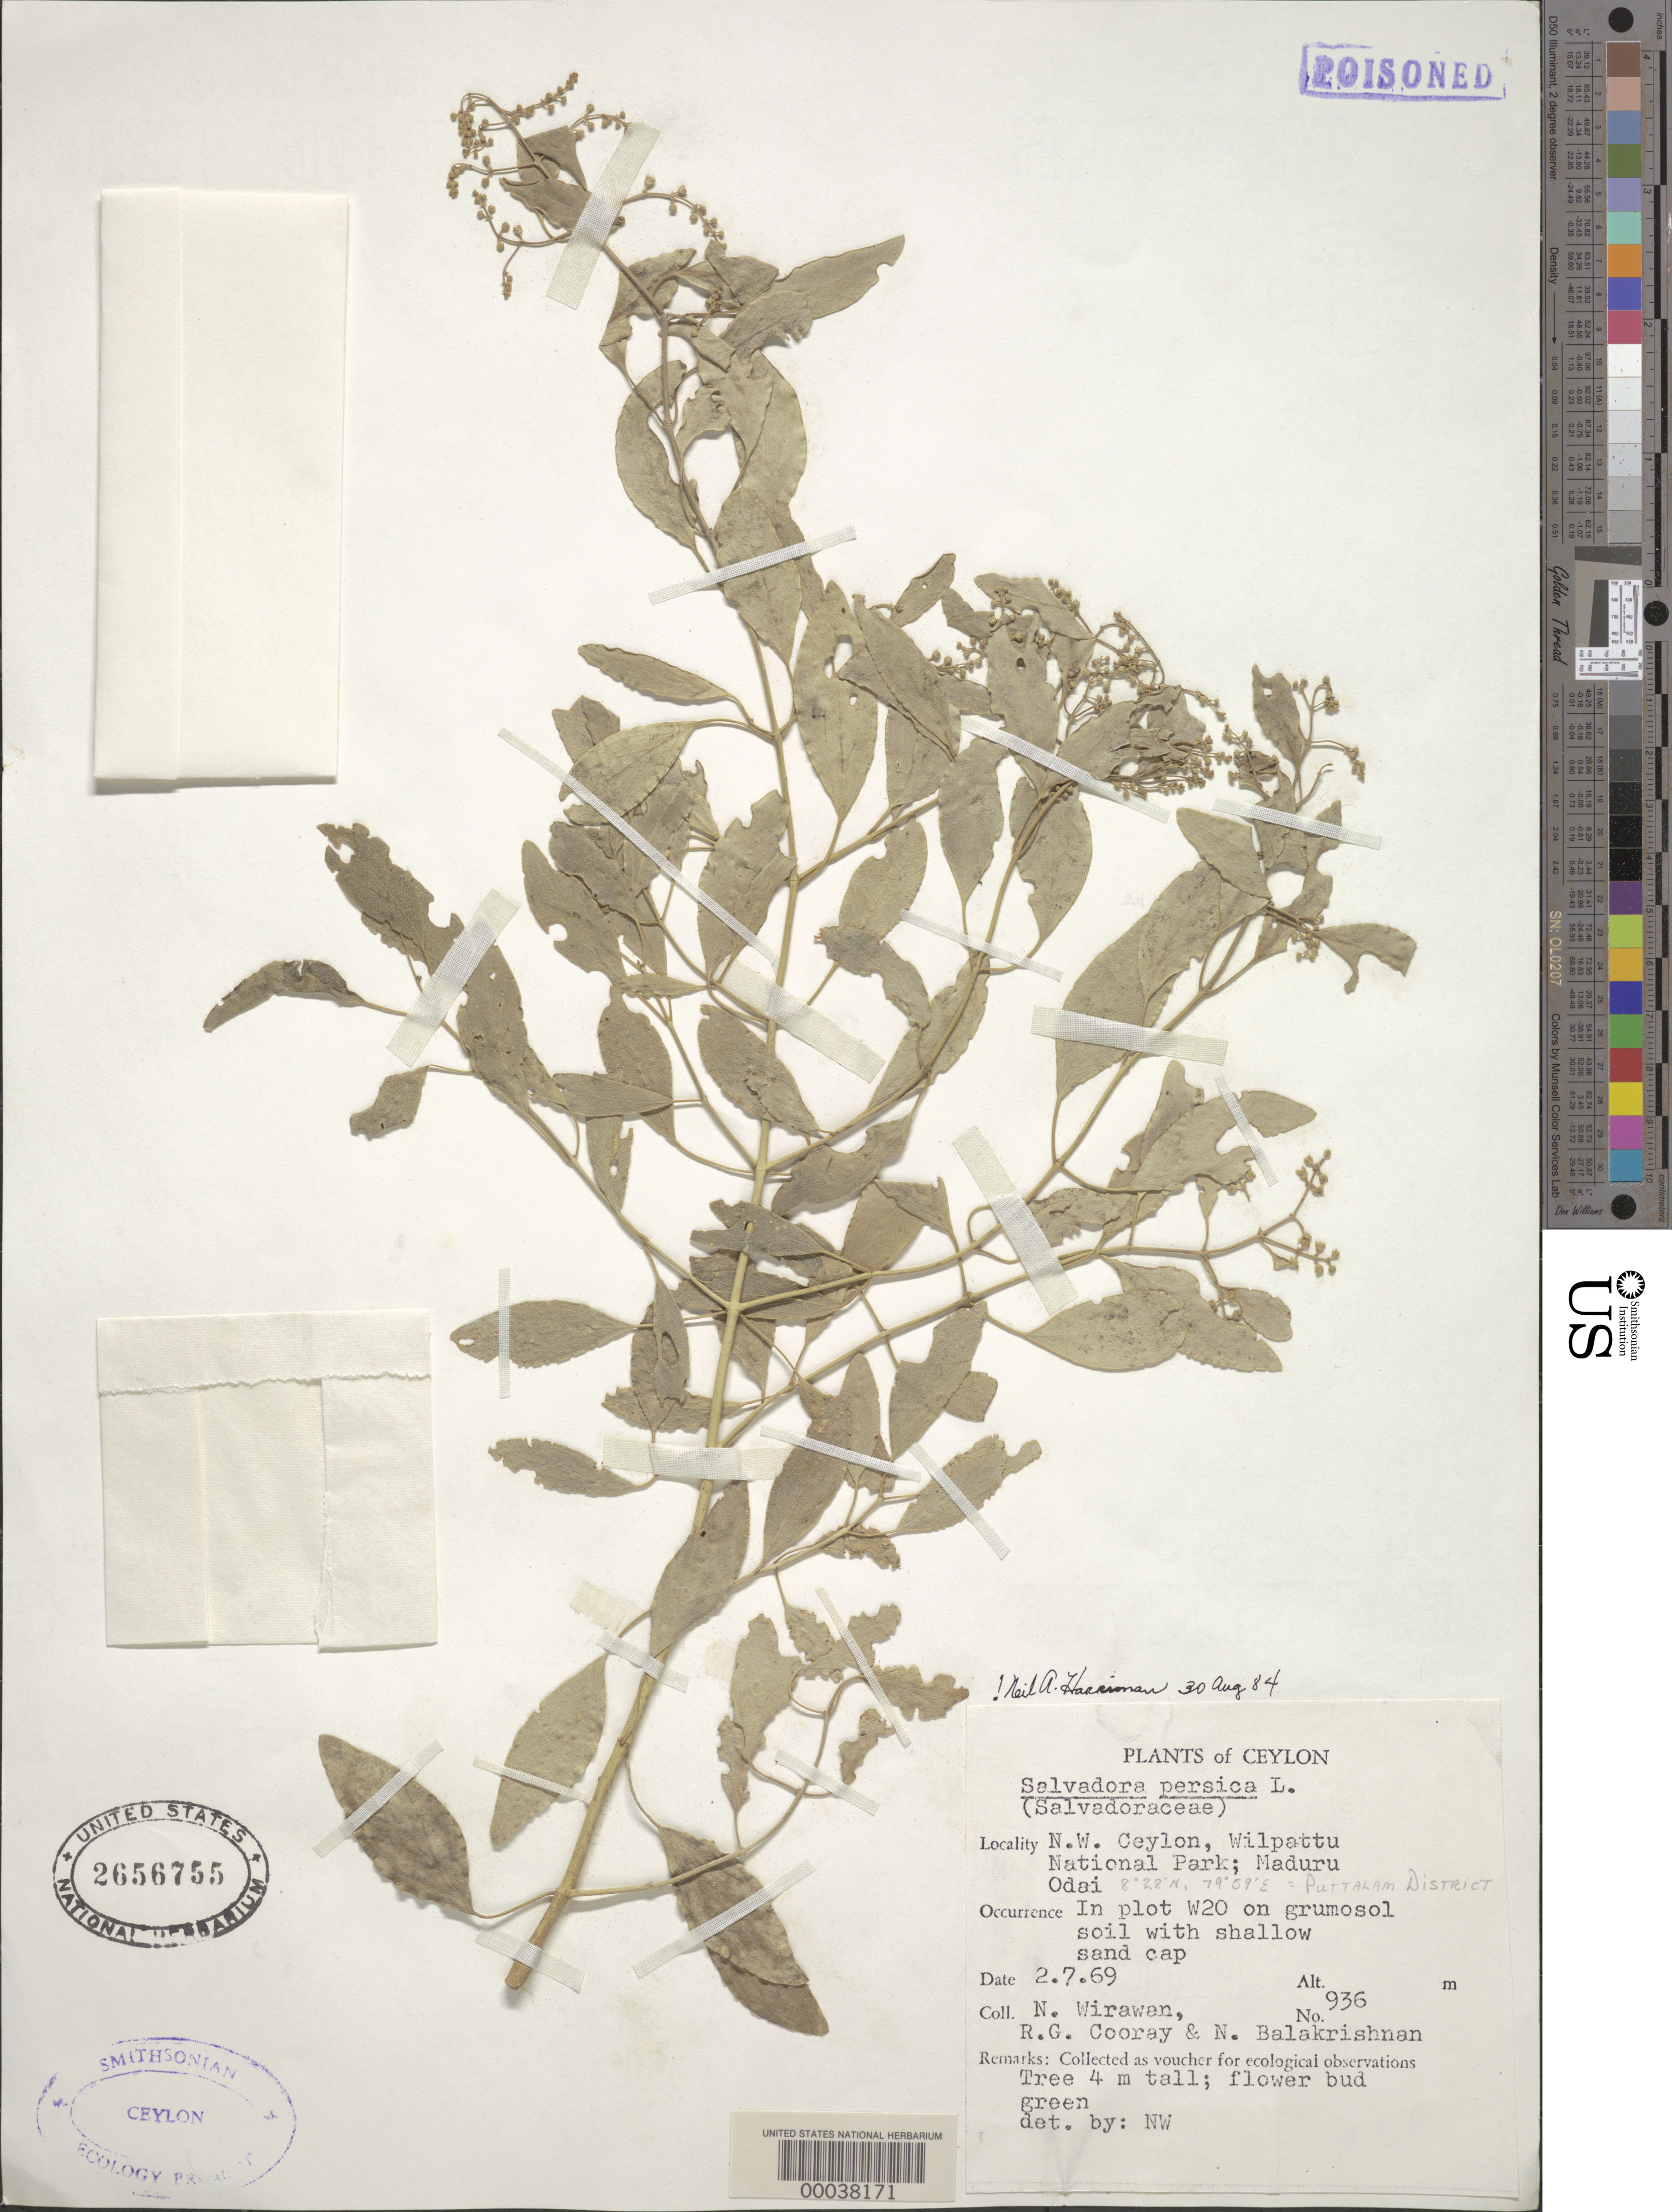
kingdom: Plantae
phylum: Tracheophyta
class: Magnoliopsida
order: Brassicales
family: Salvadoraceae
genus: Salvadora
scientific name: Salvadora persica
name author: L.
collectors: N. Wirawan, R. Cooray & N. Balakrishnan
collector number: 936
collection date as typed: Transcribed d/m/y: 2/7/69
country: Sri Lanka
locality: Ceylon. N.W. Ceylon, Wilpattu National Park; Maduru Odai = Puttalam District.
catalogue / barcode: US 2656755